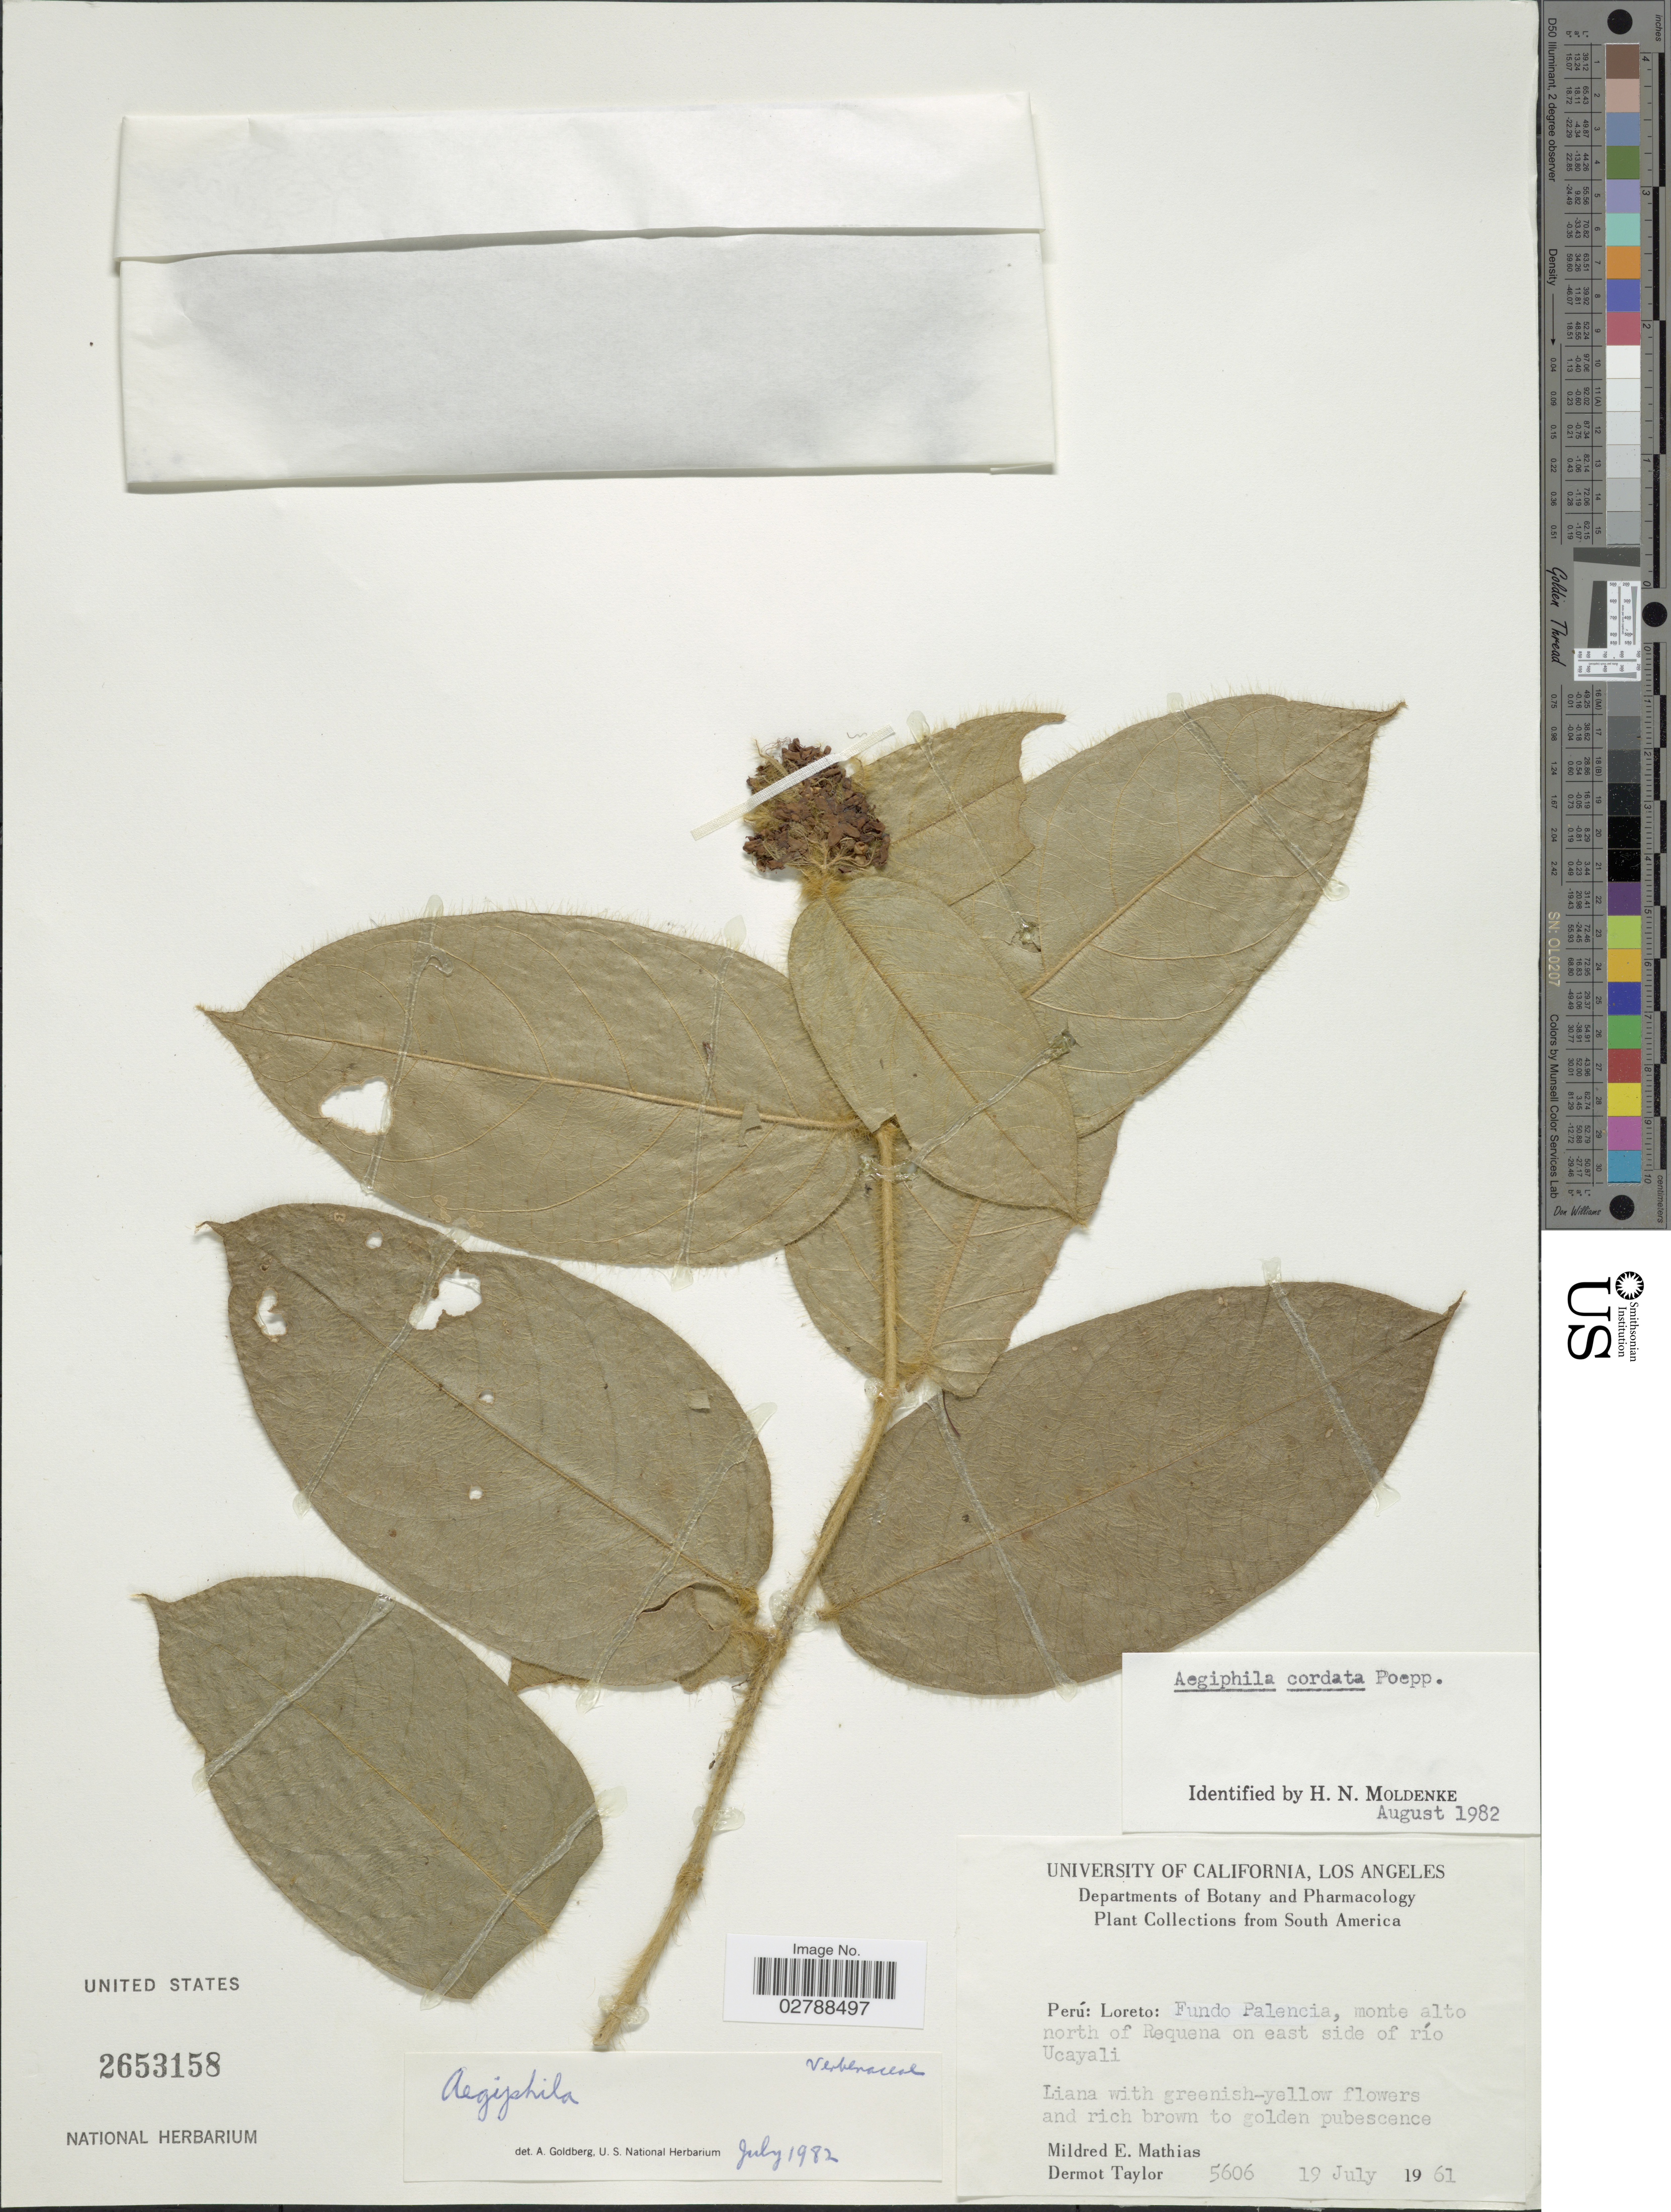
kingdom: Plantae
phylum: Tracheophyta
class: Magnoliopsida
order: Lamiales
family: Lamiaceae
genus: Aegiphila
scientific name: Aegiphila cordata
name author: Poepp. ex Schauer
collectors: M. E. Mathias & D. Taylor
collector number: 5606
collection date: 1961-07-19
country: Peru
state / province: Loreto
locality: Fundo Palencia, monte alto north of Requena on east side of río Ucayali.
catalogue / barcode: US 2653158